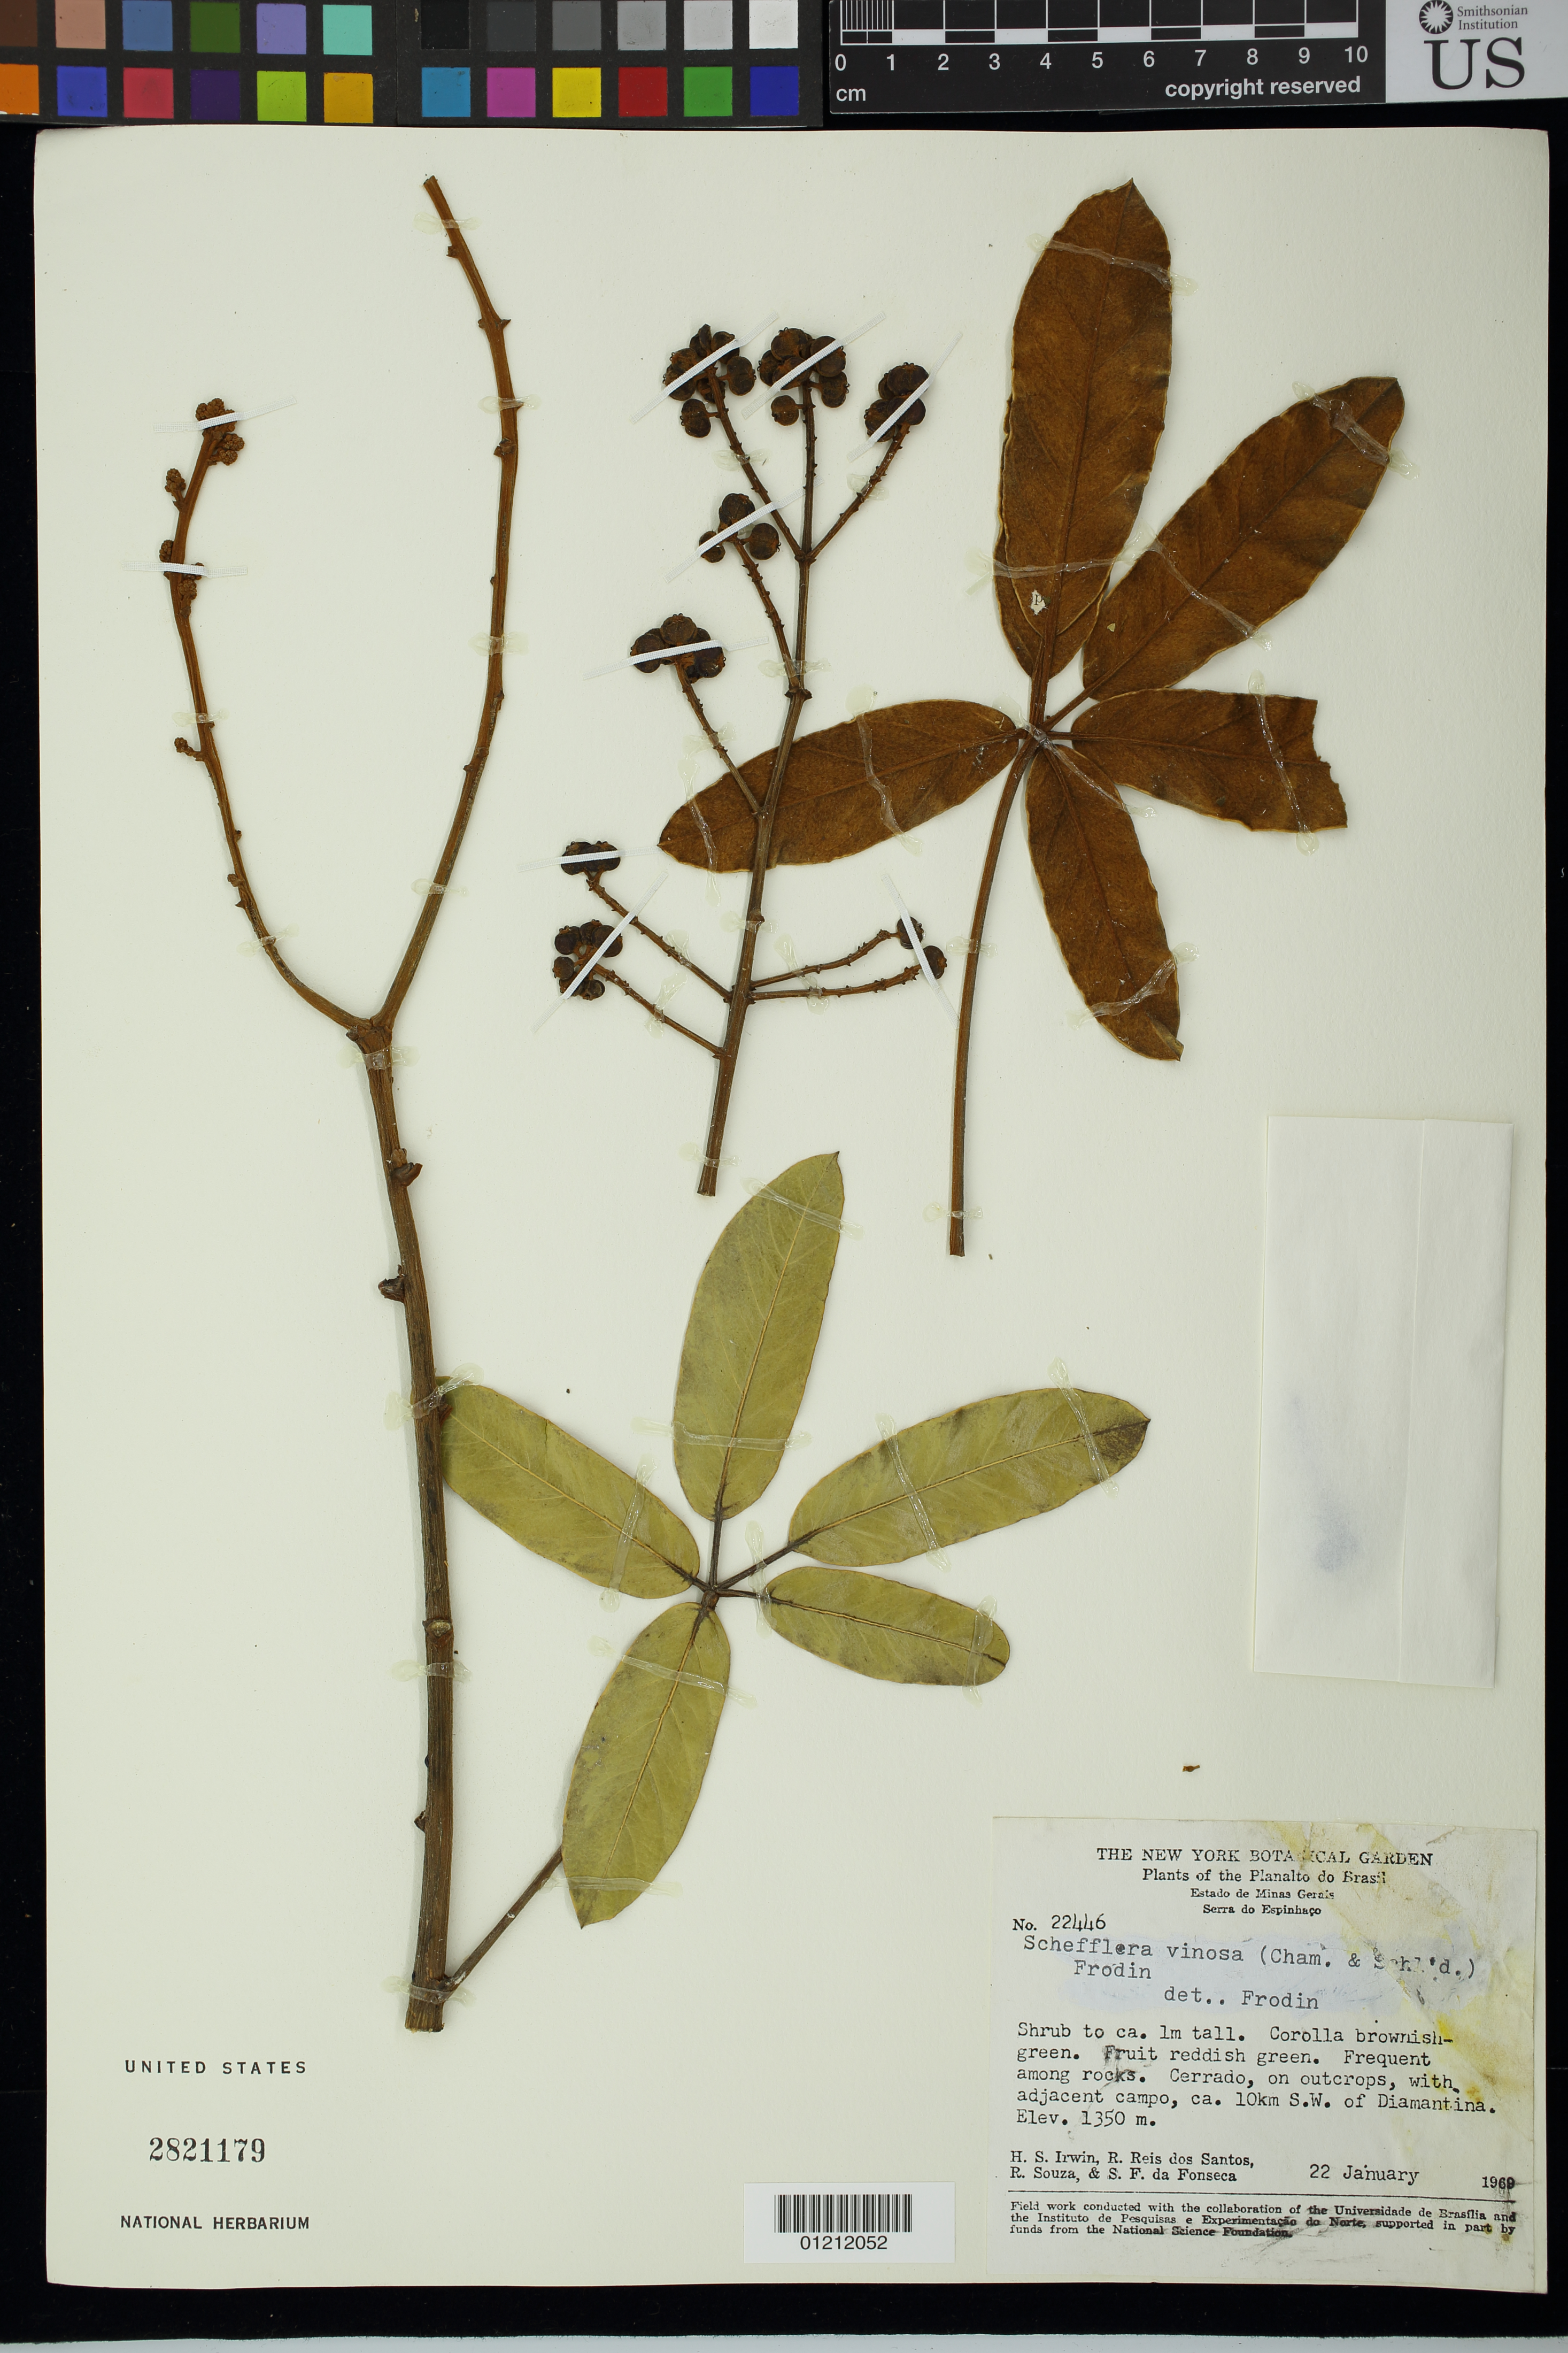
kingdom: Plantae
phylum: Tracheophyta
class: Magnoliopsida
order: Apiales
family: Araliaceae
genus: Schefflera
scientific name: Schefflera vinosa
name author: (Cham. & Schltdl.) Frodin & Fiaschi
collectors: H. Irwin, R. Reis dos Santos, R. Souza & S. G. Fonsêca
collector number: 22446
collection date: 1969-01-22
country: Brazil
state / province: Minas Gerais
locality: Serra do Espinhaco: Cerrado, on outcrops, with adjacent campo, circa 10 km S.W. of Diamantina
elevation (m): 1350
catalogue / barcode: US 2821179